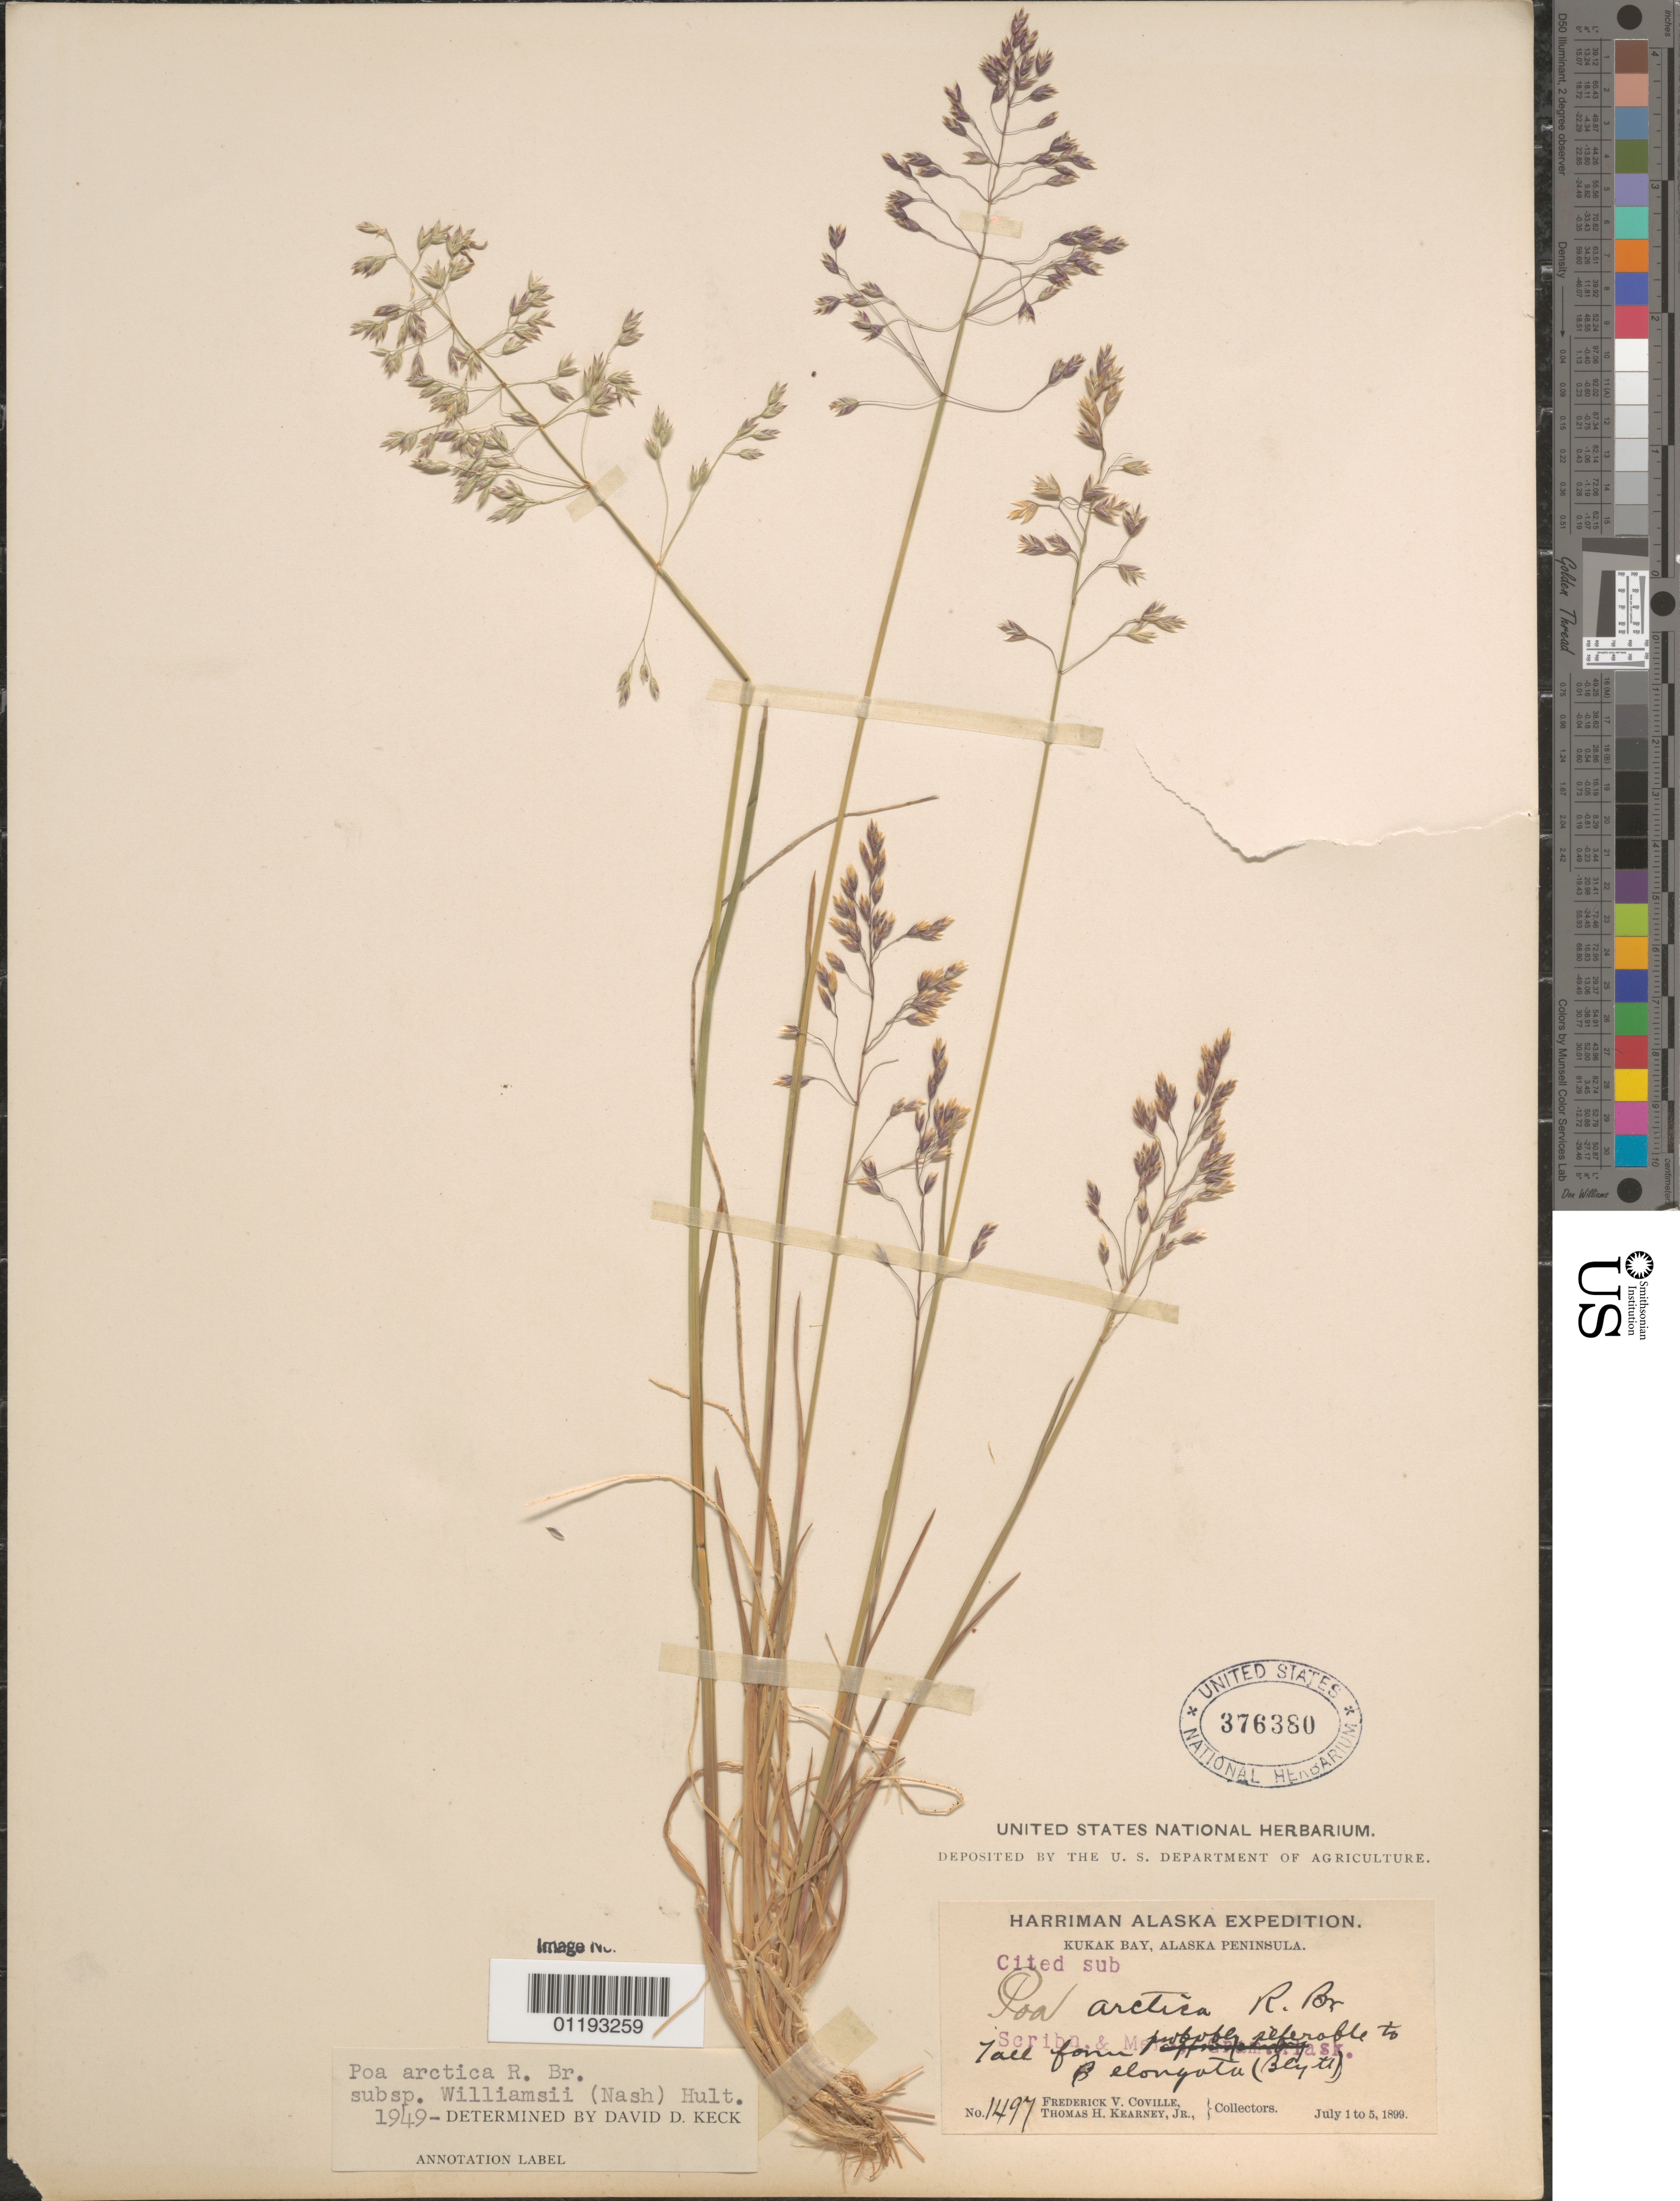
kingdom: Plantae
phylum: Tracheophyta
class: Liliopsida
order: Poales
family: Poaceae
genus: Poa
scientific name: Poa arctica subsp. williamsii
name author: (Nash) Hultén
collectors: F. V. Coville & T. H. Kearney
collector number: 1497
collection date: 1899-07-01/1899-07-05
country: United States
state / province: Alaska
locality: Kukak Bay, Alaska Penninsula.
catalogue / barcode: US 376380